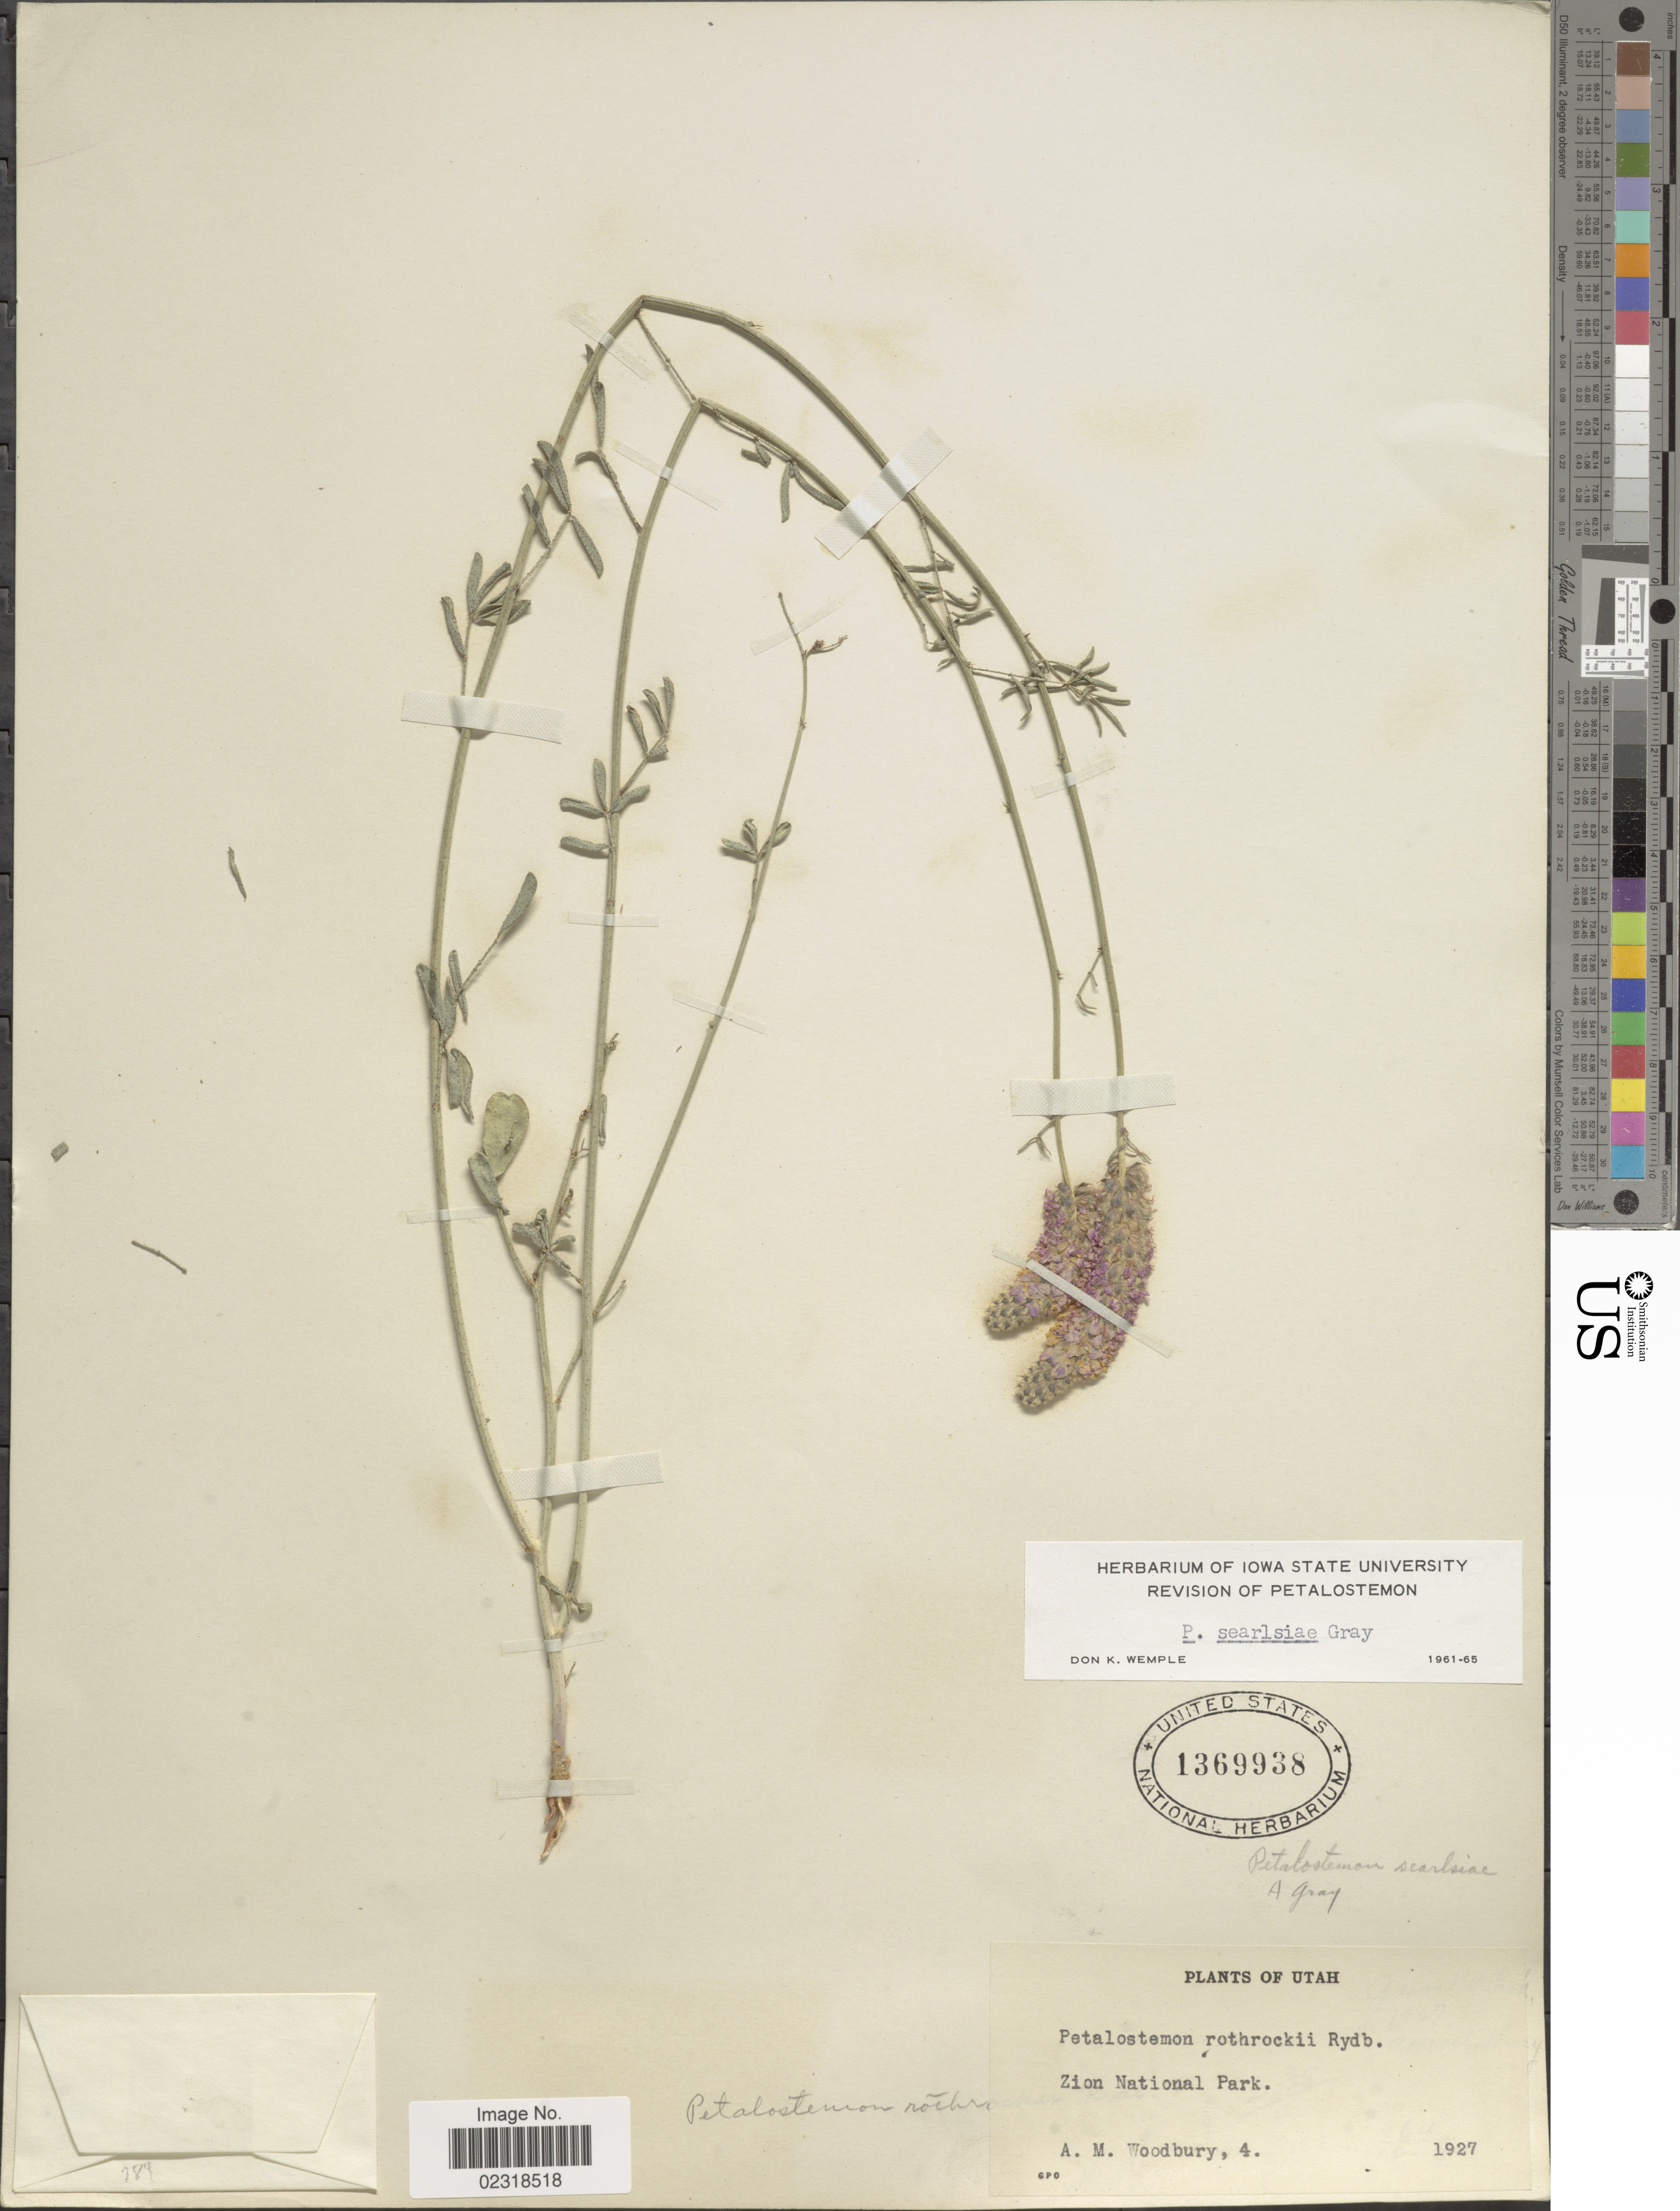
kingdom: Plantae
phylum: Tracheophyta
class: Magnoliopsida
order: Fabales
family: Fabaceae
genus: Dalea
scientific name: Dalea searlsiae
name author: (A. Gray) Barneby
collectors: A. M. Woodbury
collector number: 4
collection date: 1927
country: United States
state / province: Utah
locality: Zion National Park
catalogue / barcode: US 1369938